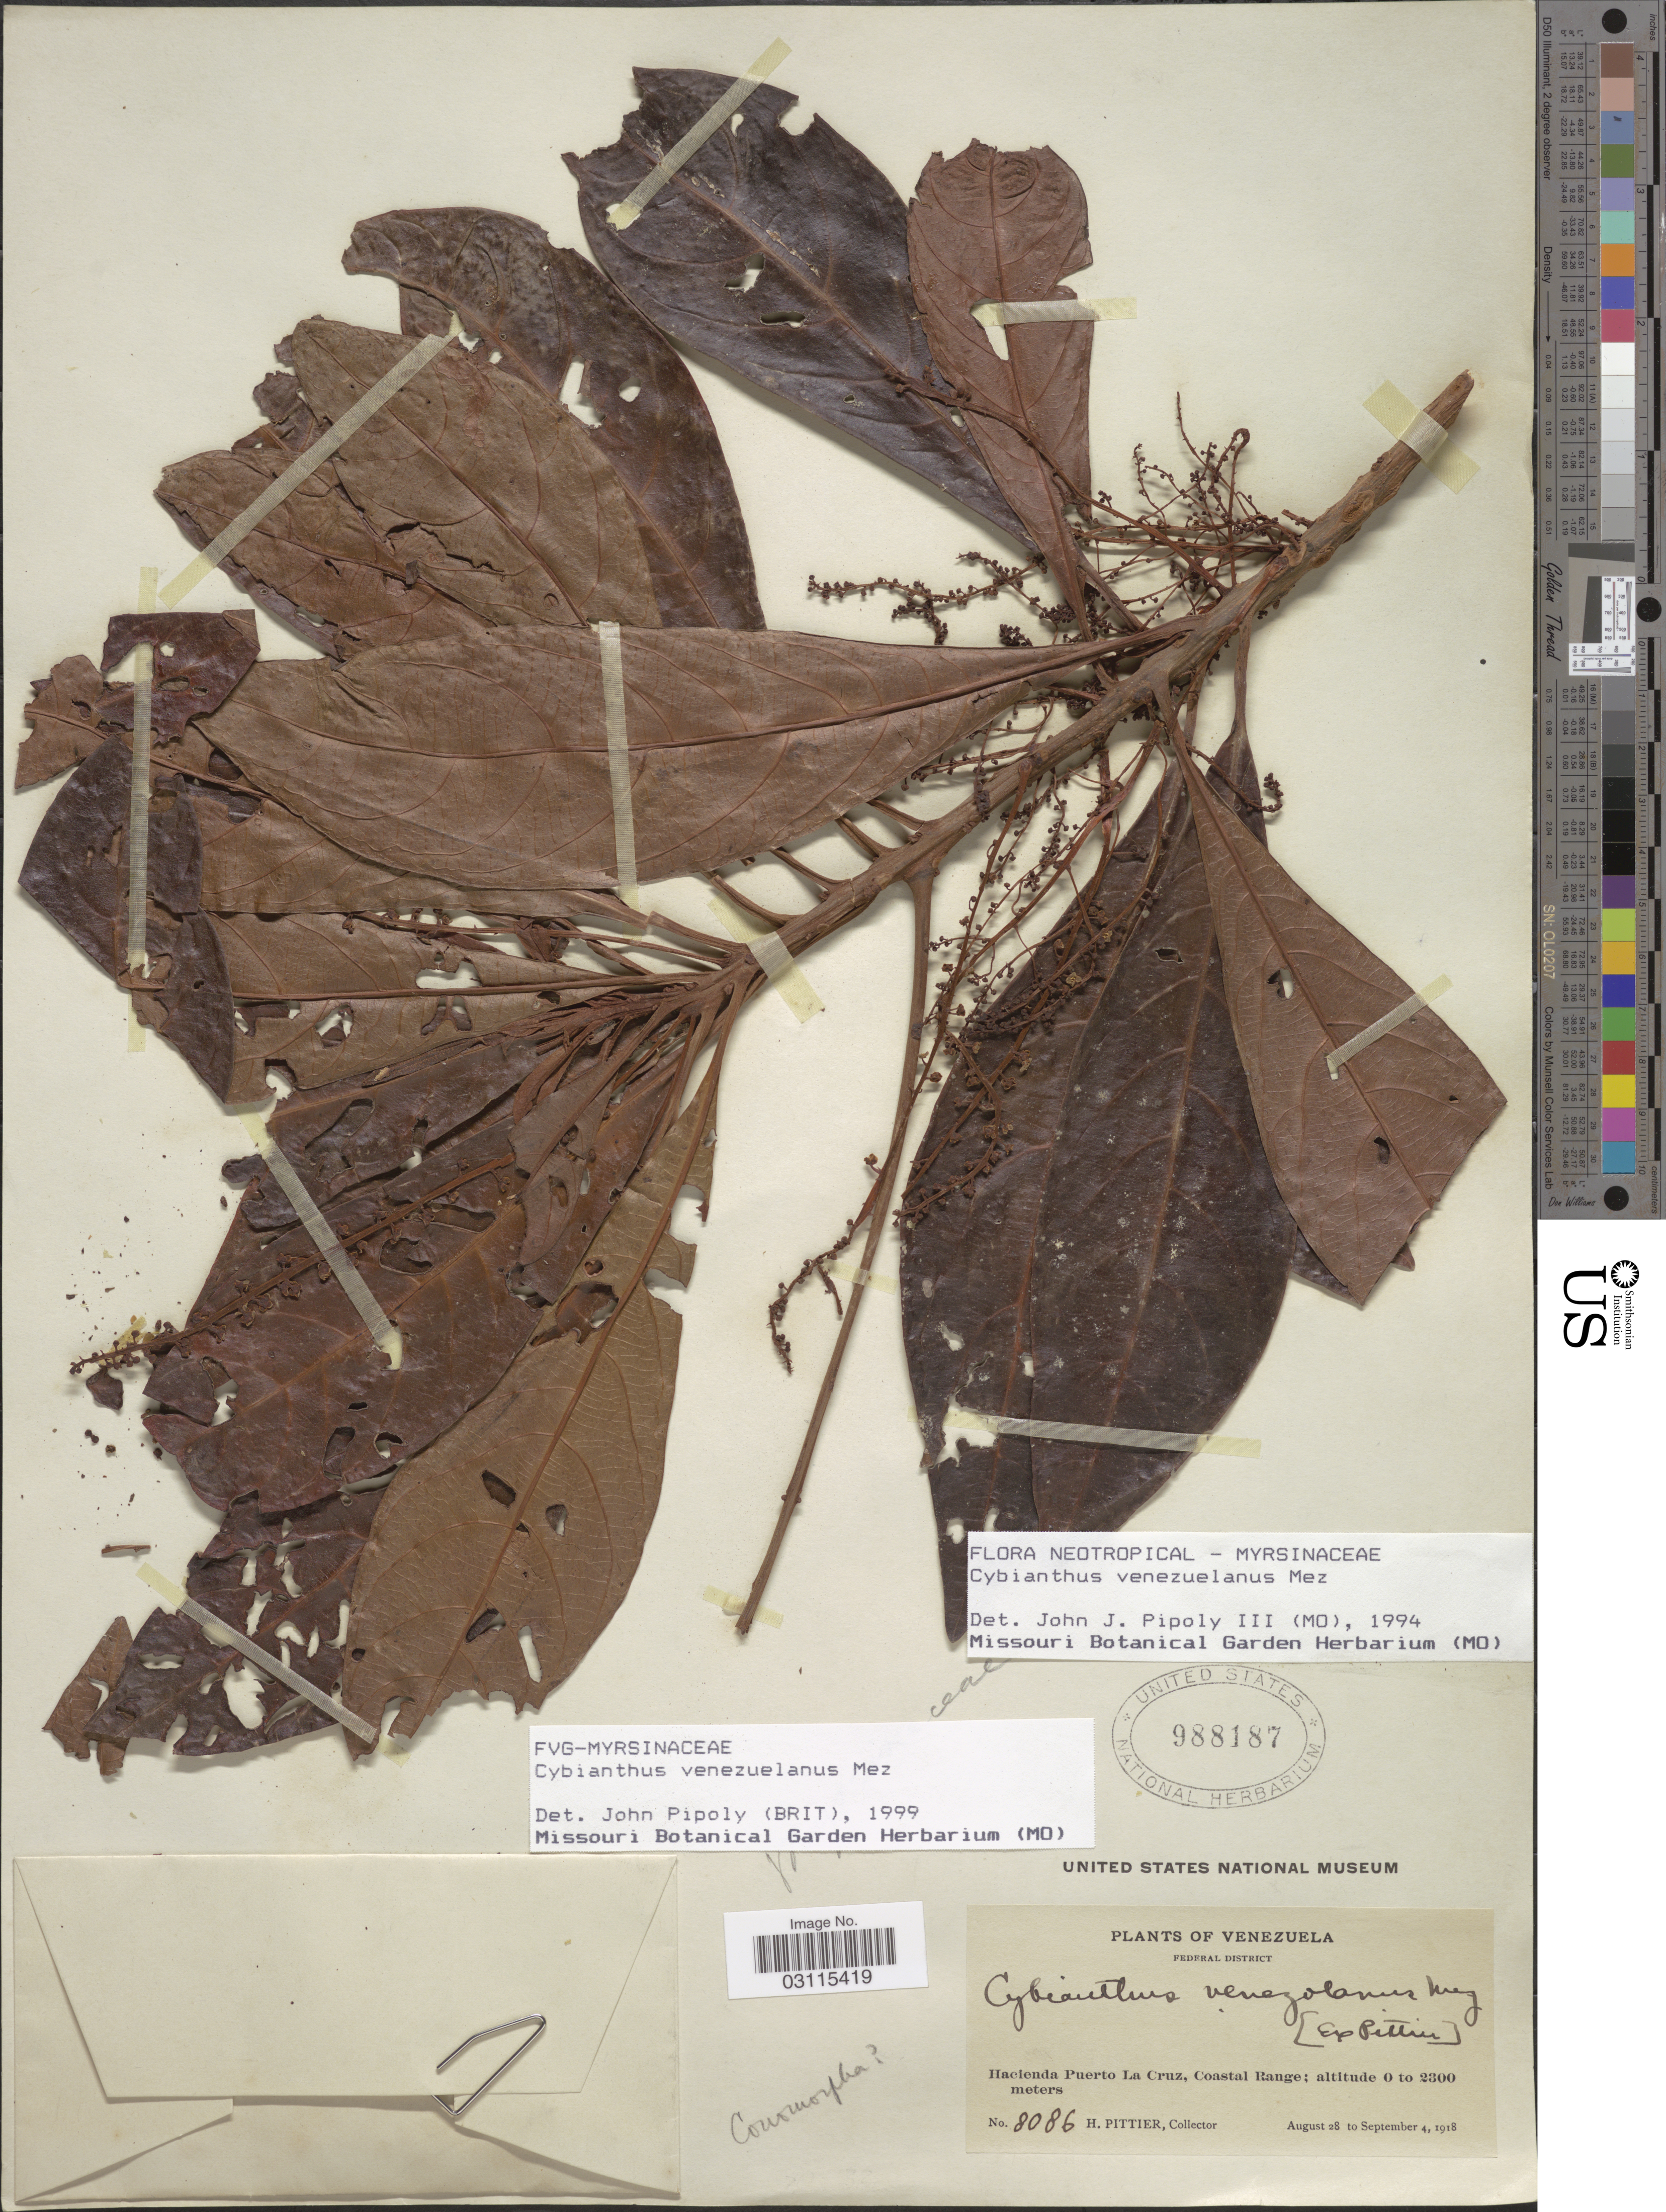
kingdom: Plantae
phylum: Tracheophyta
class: Magnoliopsida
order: Ericales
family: Primulaceae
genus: Cybianthus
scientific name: Cybianthus venezuelanus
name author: Mez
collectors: H. F. Pittier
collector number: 8086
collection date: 1918-08-28/1918-09-04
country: Venezuela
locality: Federal District. Hacienda Puerto La Cruz, Coastal Range.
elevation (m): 0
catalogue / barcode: US 988187